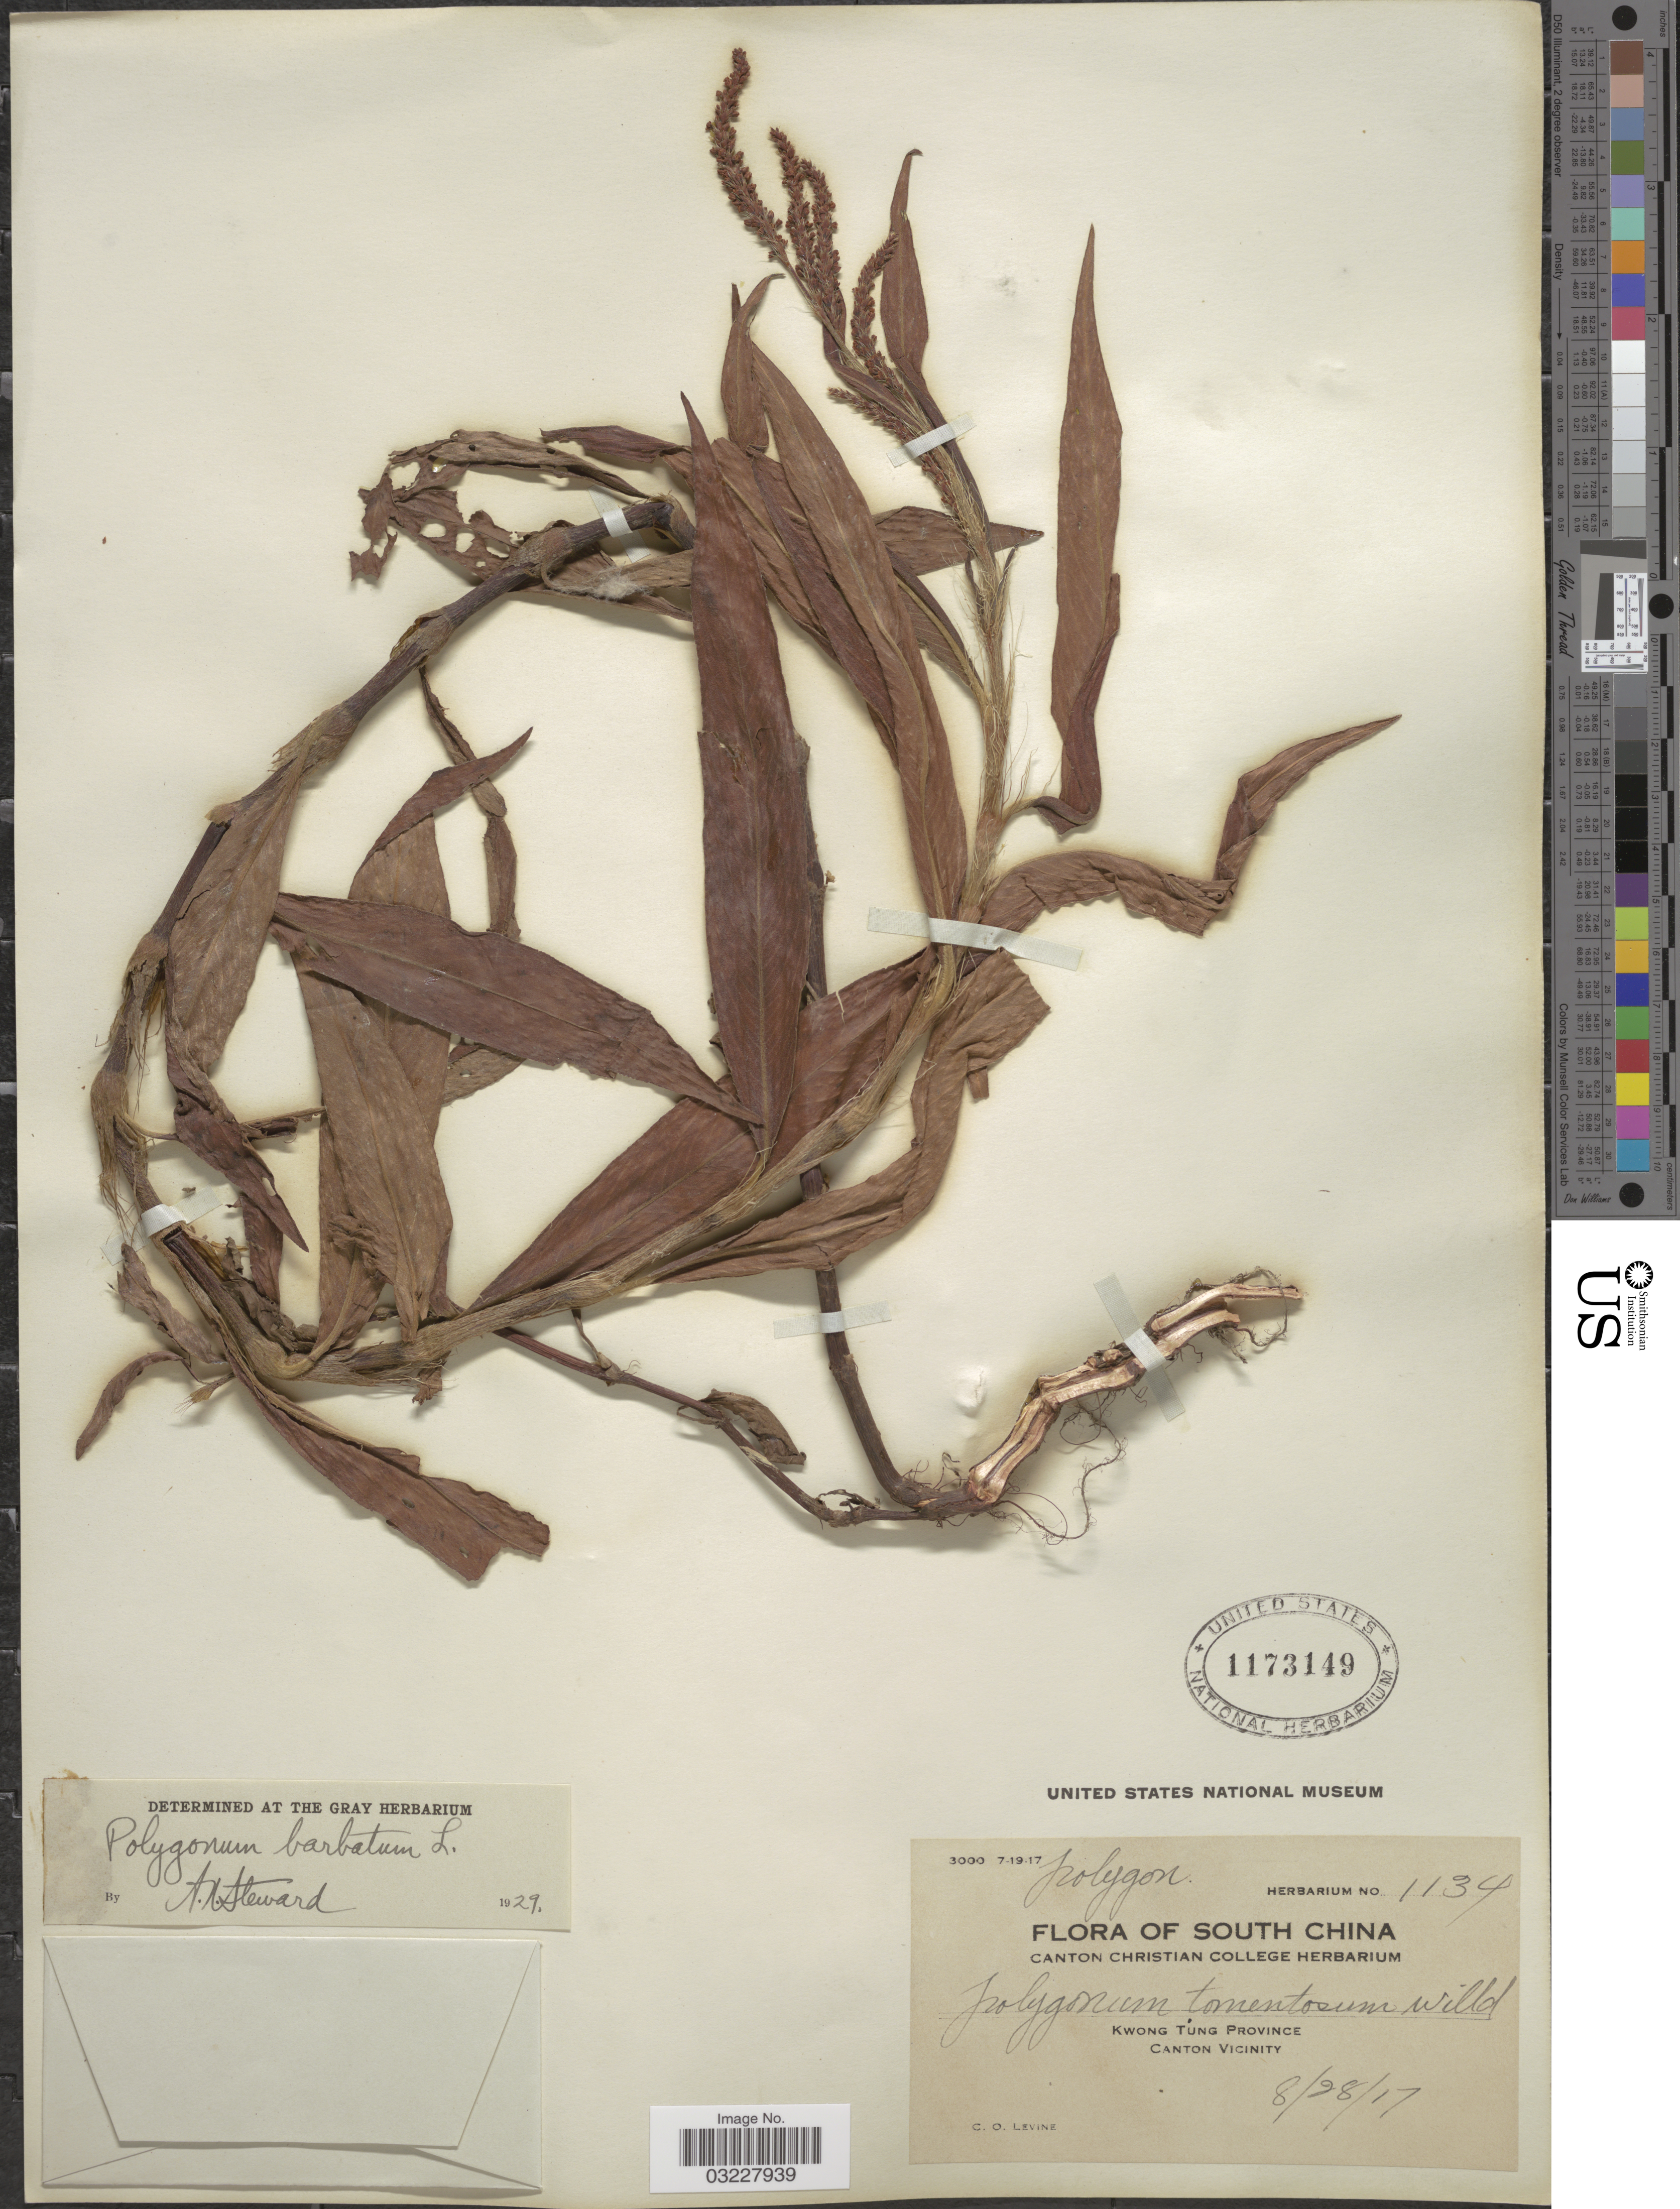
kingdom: Plantae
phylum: Tracheophyta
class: Magnoliopsida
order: Caryophyllales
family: Polygonaceae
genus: Polygonum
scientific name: Polygonum barbatum var. barbatum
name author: L.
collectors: C. O. Levine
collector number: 1134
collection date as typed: Transcribed d/m/y: 28/8/17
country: China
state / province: Guangdong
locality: Kwong Tung Province. Canton Vicinity. South China.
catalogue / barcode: US 1173149